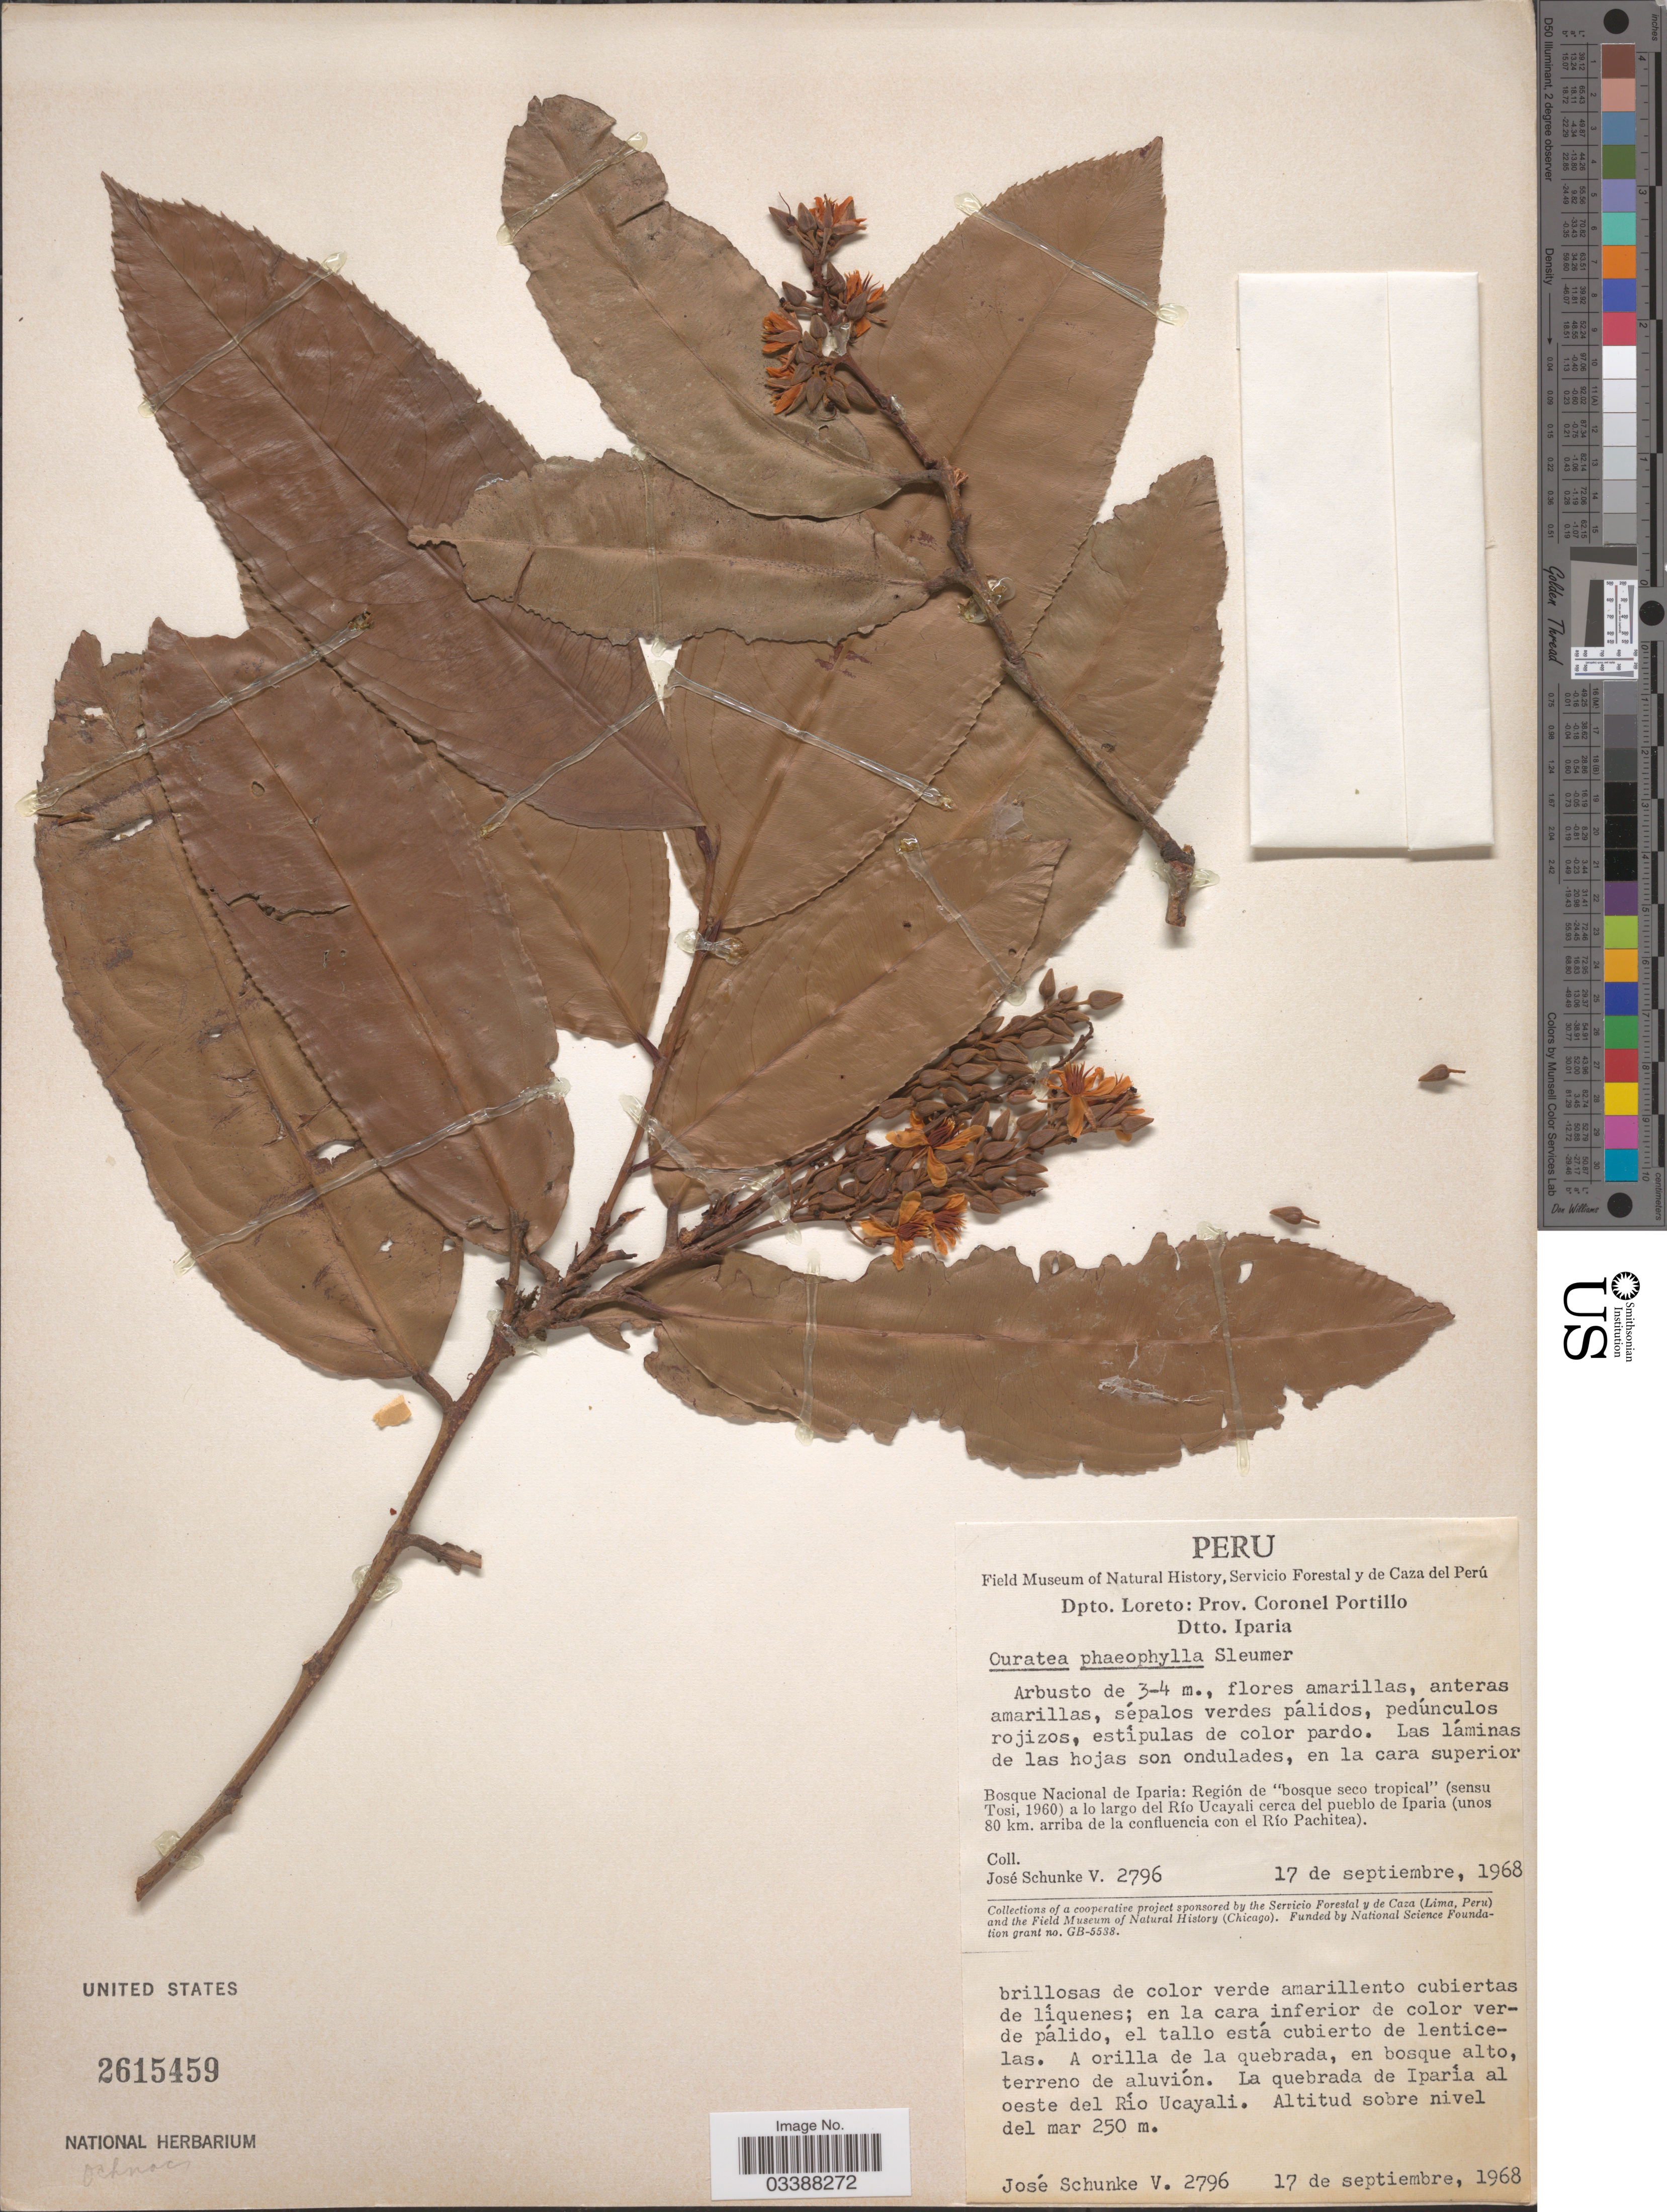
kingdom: Plantae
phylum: Tracheophyta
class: Magnoliopsida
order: Malpighiales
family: Ochnaceae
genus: Ouratea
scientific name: Ouratea phaeophylla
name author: Sleumer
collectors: J. Schunke Vigo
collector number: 2796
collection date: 1968-09-17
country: Peru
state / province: Loreto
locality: Dpto. Loreto: Prov. Coronel Portillo. Dtto. Iparia. Bosque Nacional de Iparia: Región de "bosque seco tropical" a lo largo del Río Ucayali cerca del pueblo de Iparia (unos 80 km. arriba de la confluencia con el Río Pachitea). La quebrada de Iparía al oeste del Río Ucayali.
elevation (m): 250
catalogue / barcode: US 2615459